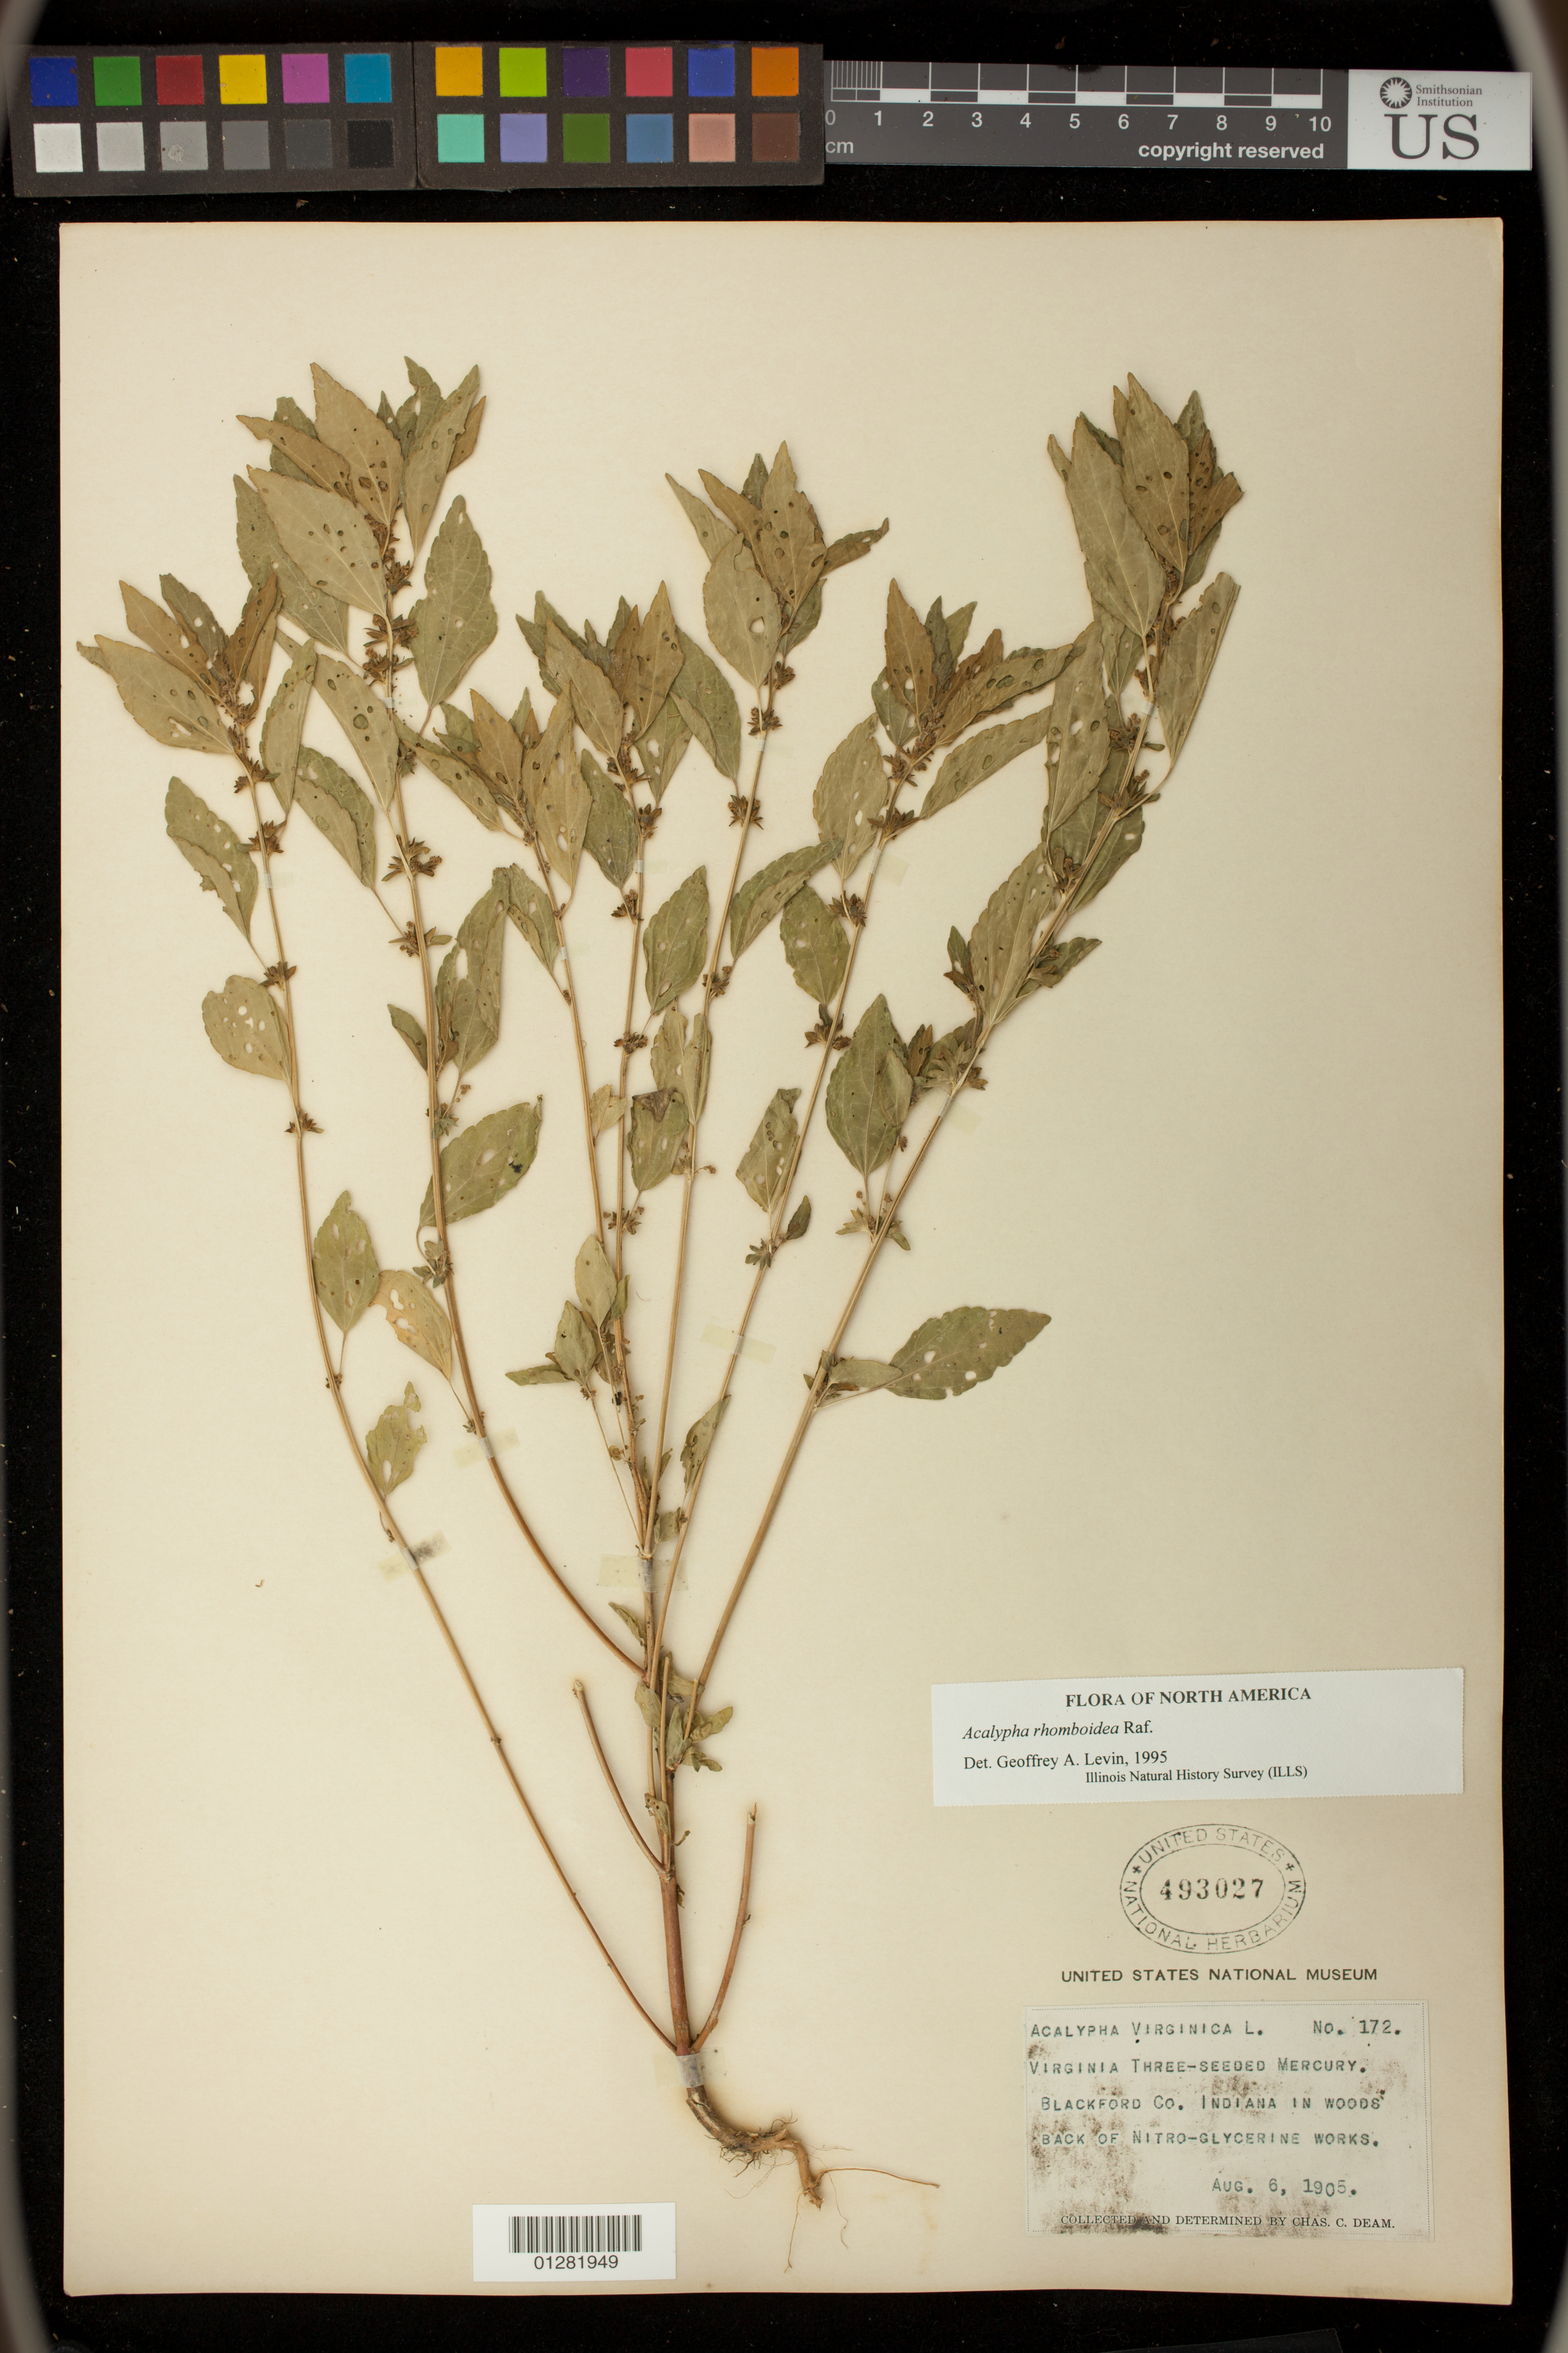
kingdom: Plantae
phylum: Tracheophyta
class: Magnoliopsida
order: Malpighiales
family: Euphorbiaceae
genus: Acalypha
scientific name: Acalypha rhomboidea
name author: Raf.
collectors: C. C. Deam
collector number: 172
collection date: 1905-08-06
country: United States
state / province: Indiana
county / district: Blackford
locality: In woods back of nitro-glycerine works.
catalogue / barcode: US 493027